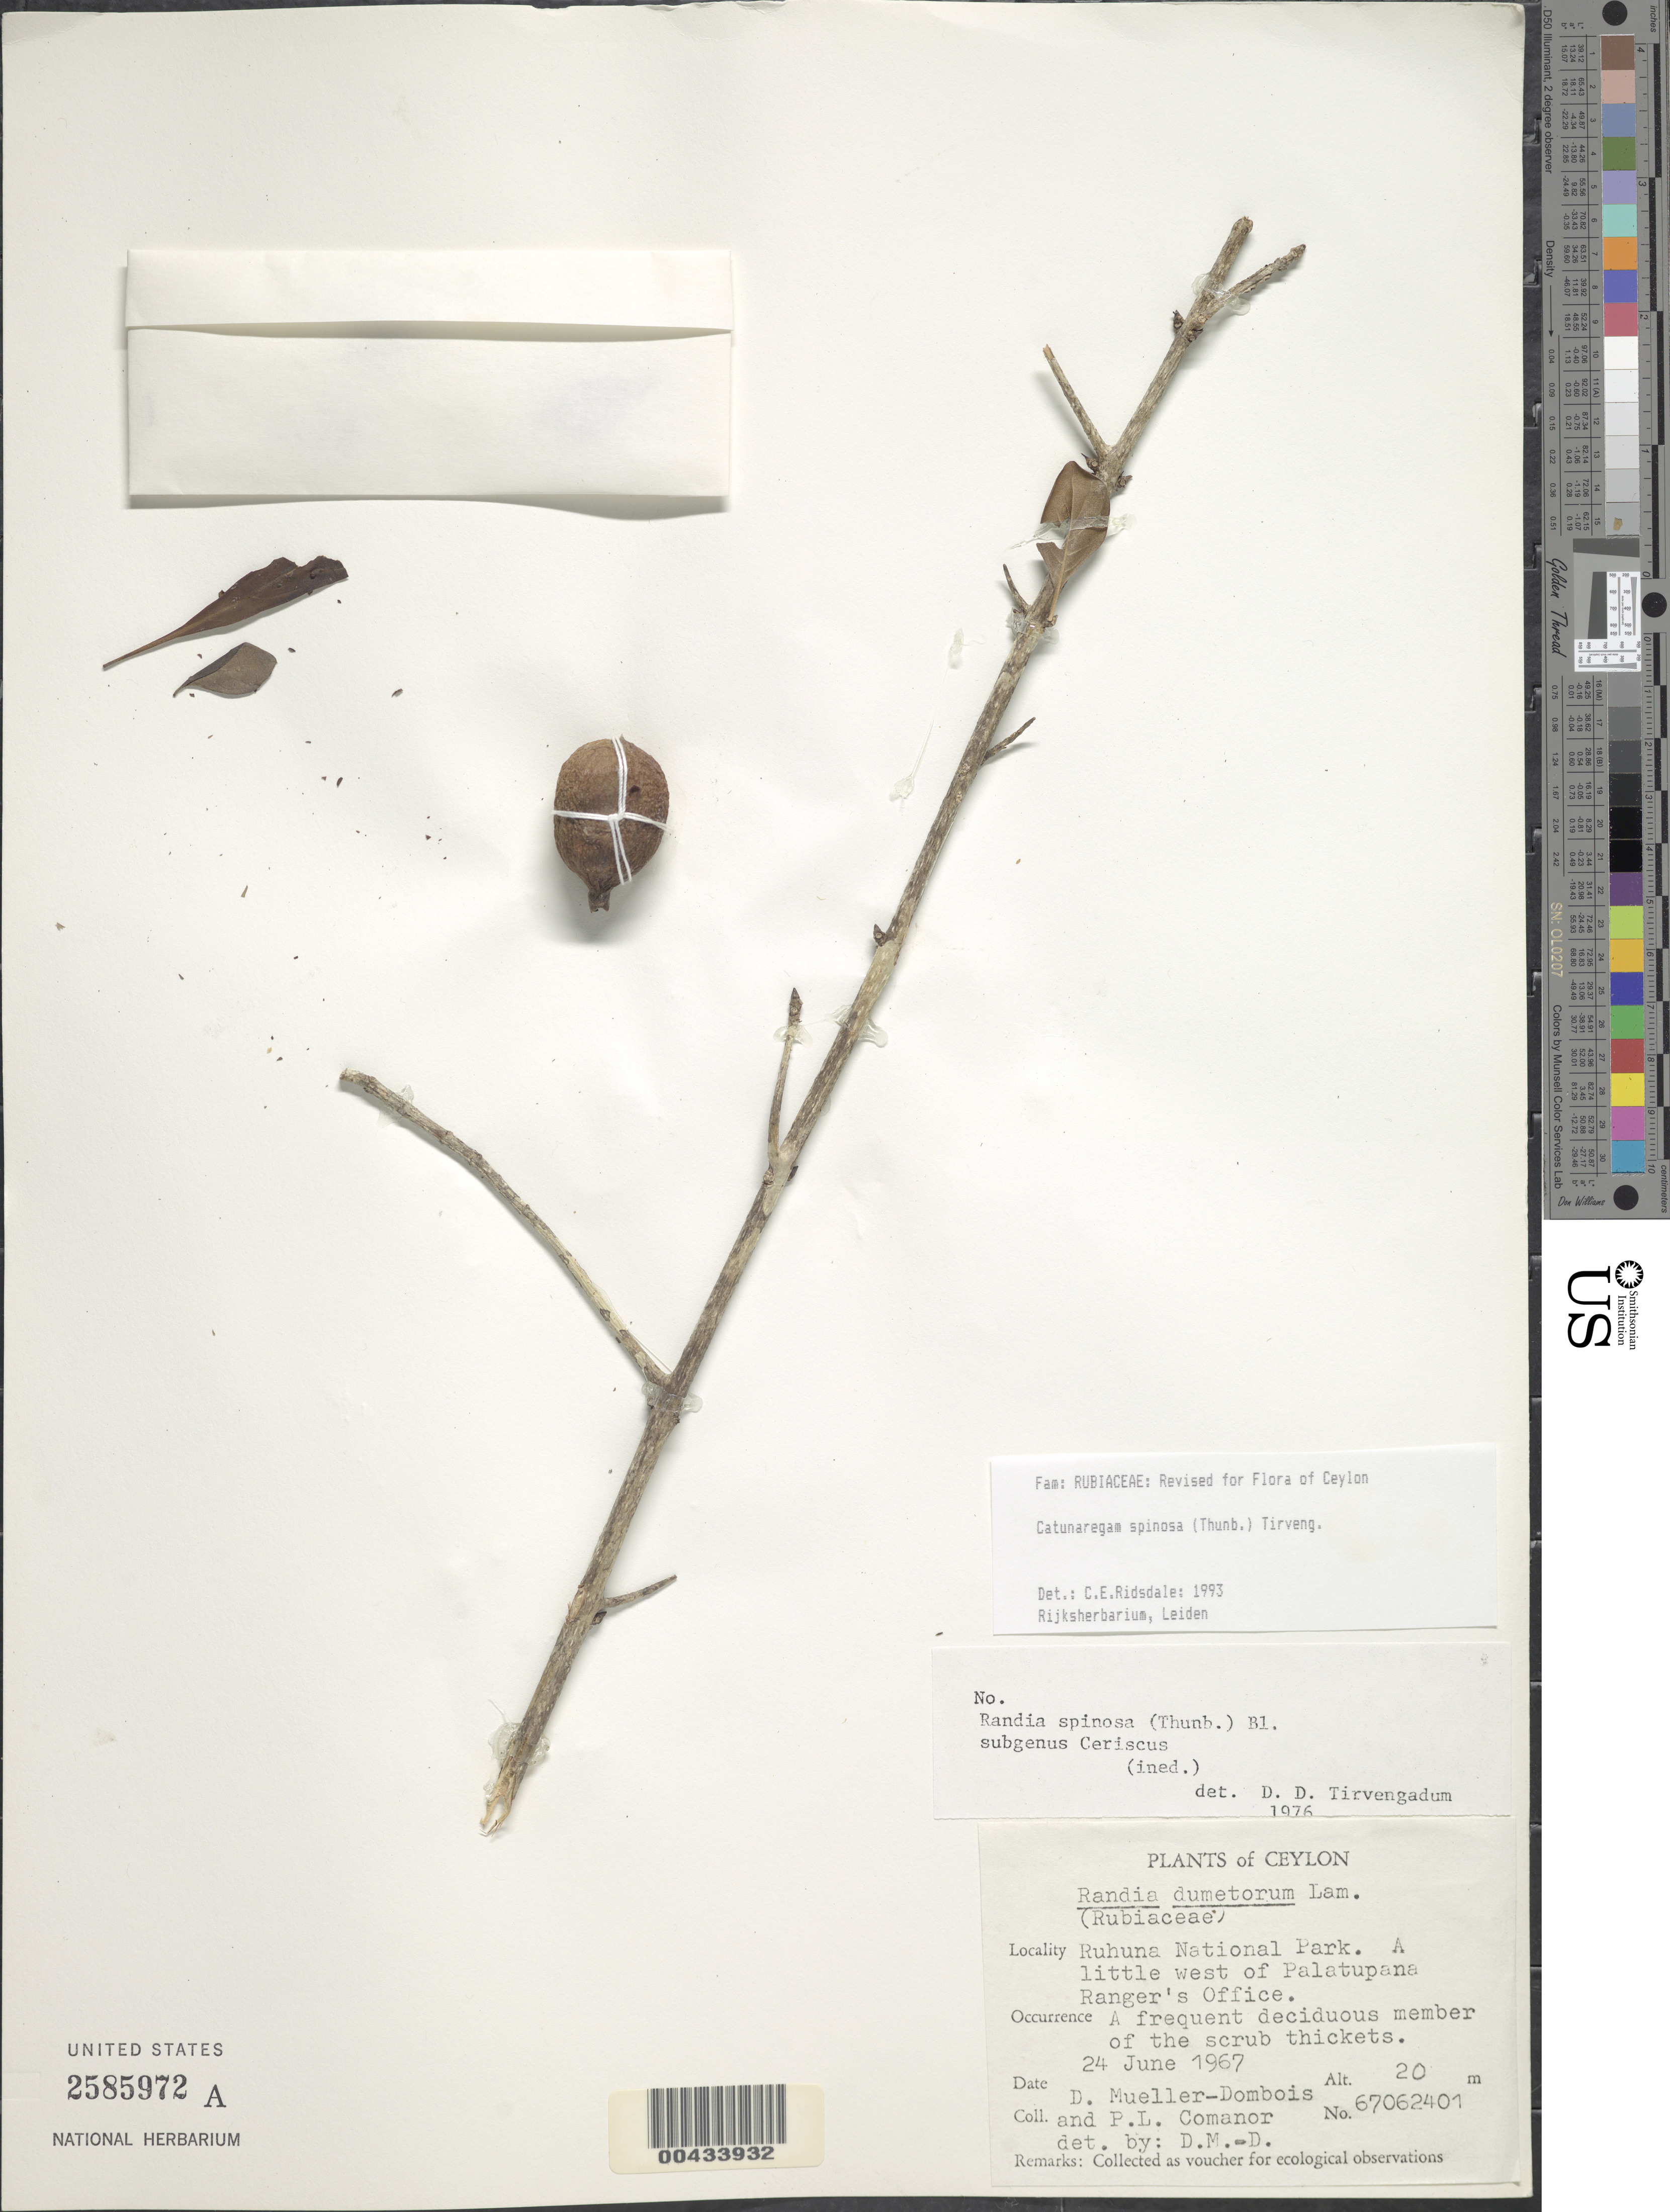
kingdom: Plantae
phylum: Tracheophyta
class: Magnoliopsida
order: Gentianales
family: Rubiaceae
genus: Catunaregam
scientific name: Catunaregam spinosa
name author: (Thunb.) Tirveng.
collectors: D. Mueller-Dombois & P. Comanor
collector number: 67062401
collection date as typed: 24 Jun 1967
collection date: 1967-06-24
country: Sri Lanka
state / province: Southern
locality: Ruhunu National Park, a little W of Palatupana Ranger's Office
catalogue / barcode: US 2585972A